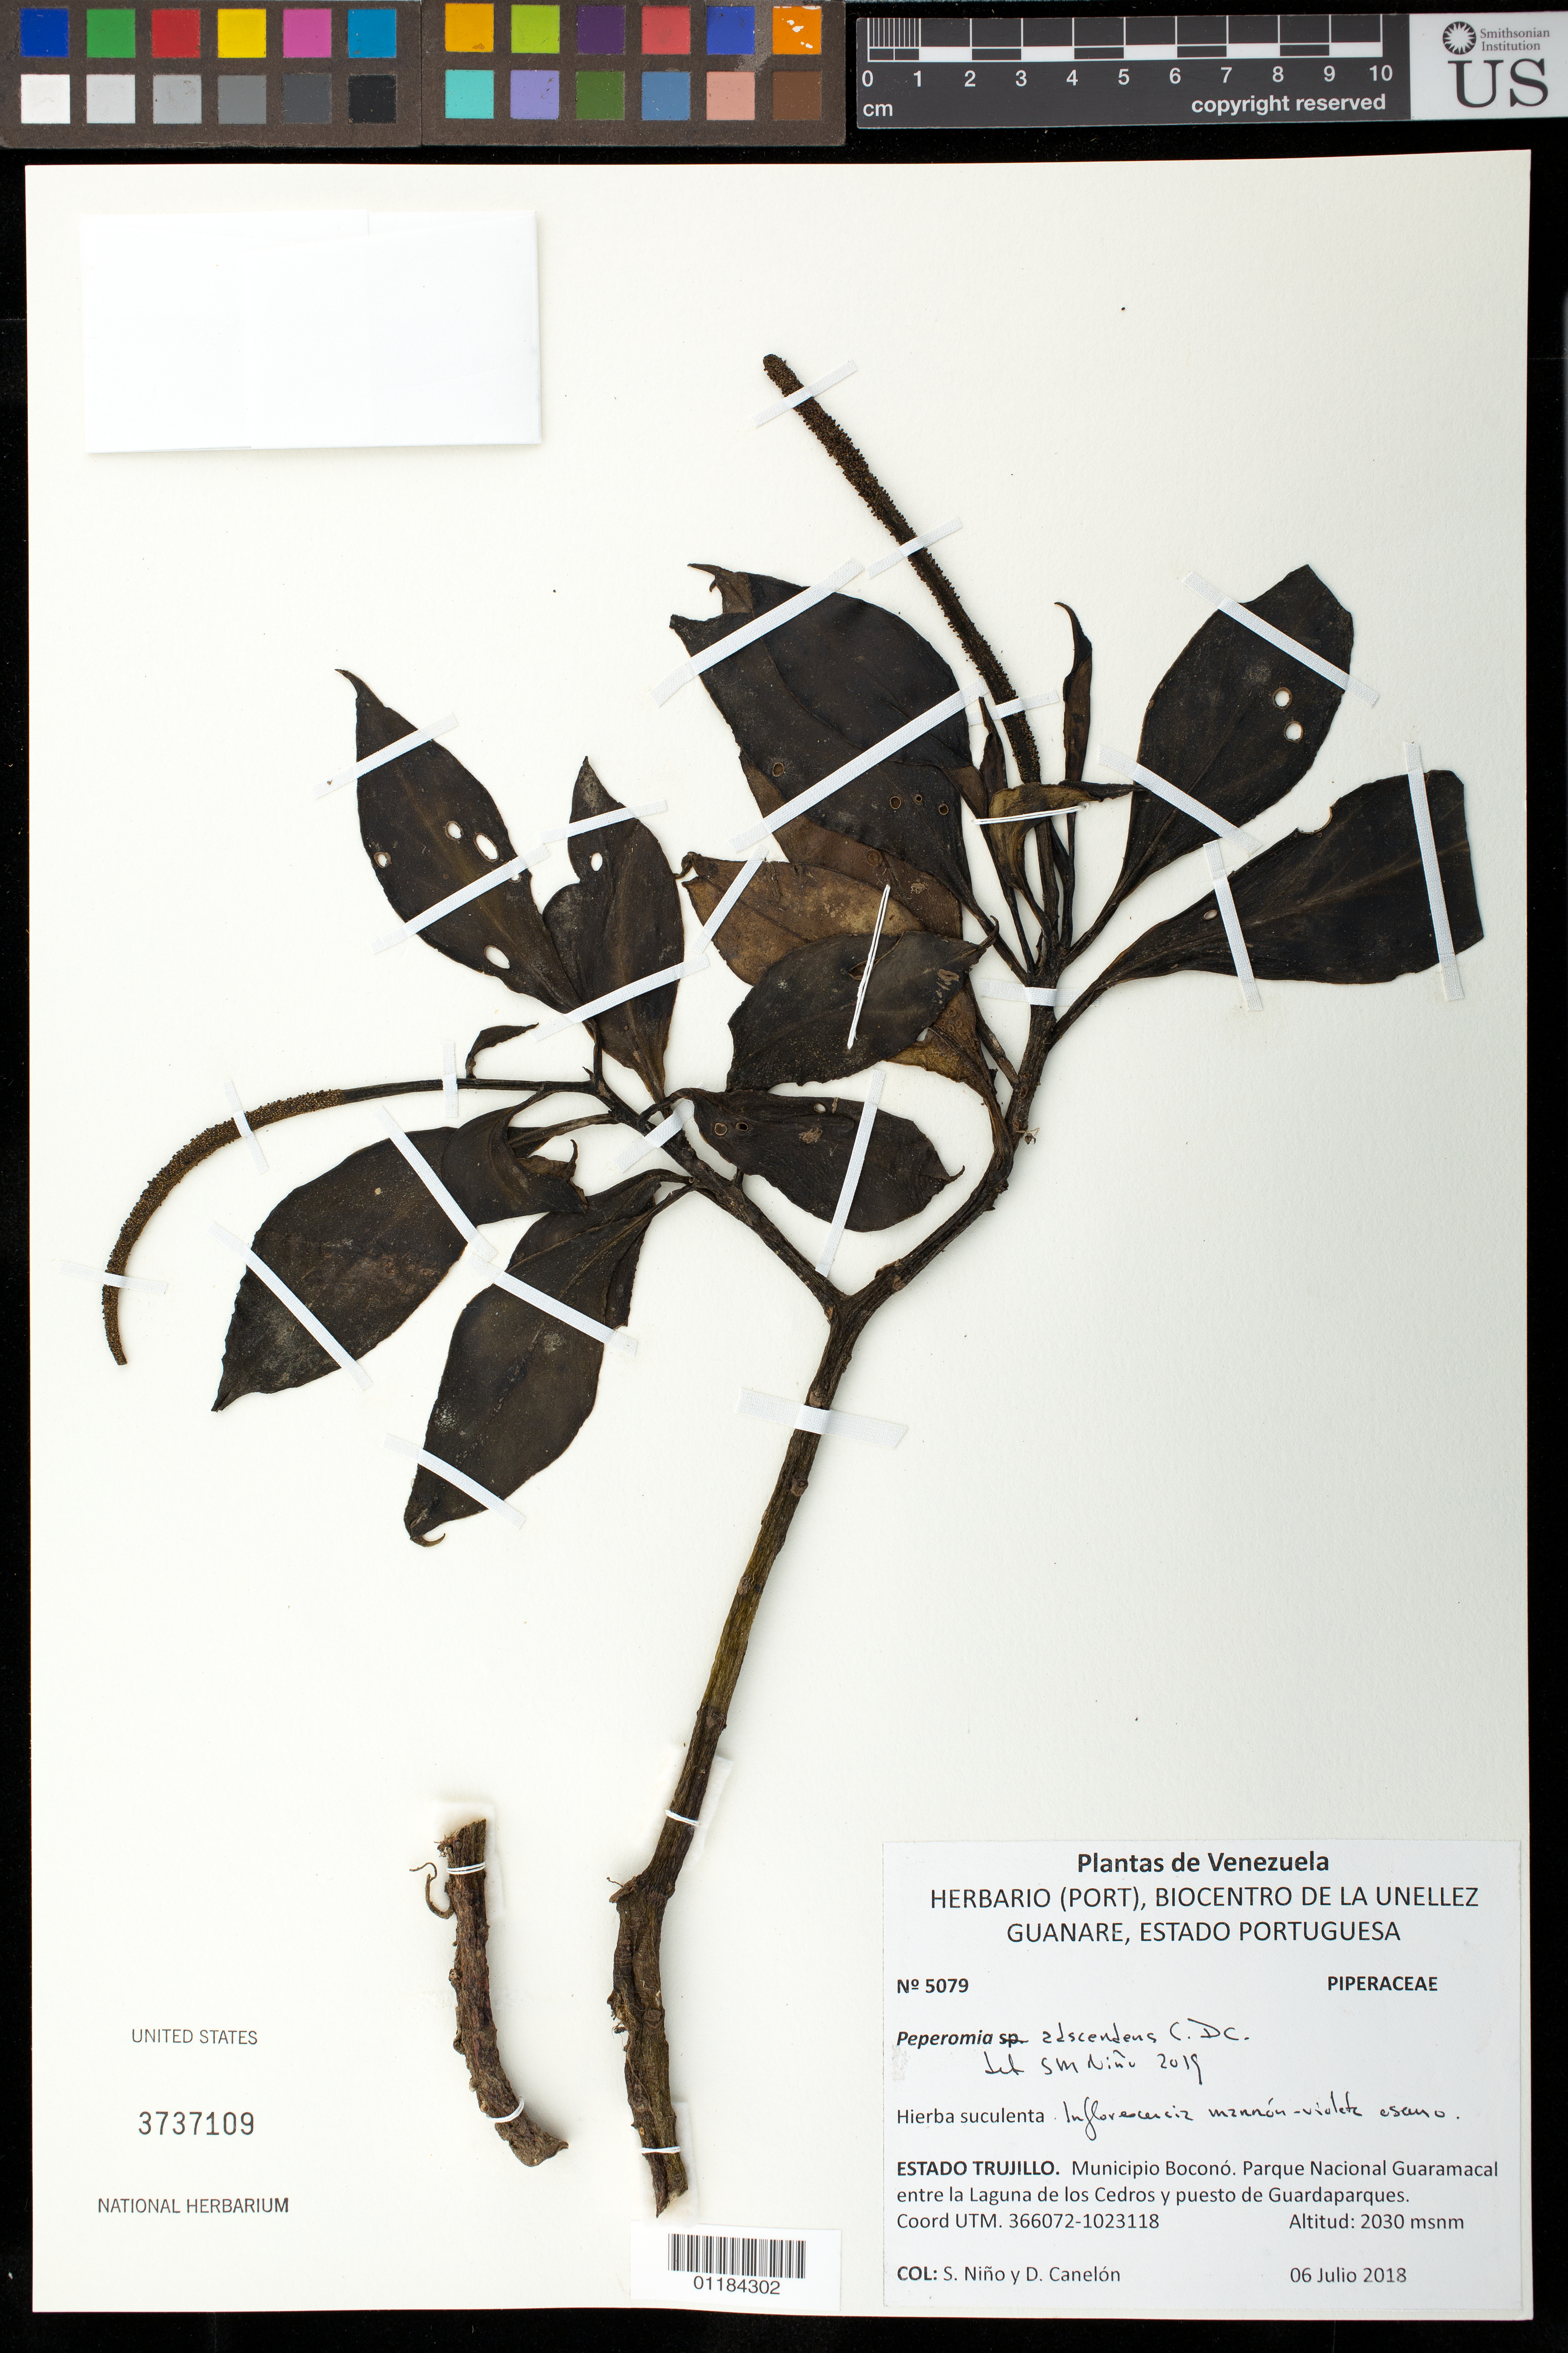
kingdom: Plantae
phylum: Tracheophyta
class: Magnoliopsida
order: Piperales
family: Piperaceae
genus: Peperomia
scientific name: Peperomia acuminata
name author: Ruiz & Pav.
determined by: Dorr, L. J., (BOT), Smithsonian Institution - National Museum of Natural History (UNITED STATES)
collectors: S. M. Niño & D. Canelón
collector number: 5079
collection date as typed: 06 Julio 2018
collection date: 2018-07-06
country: Venezuela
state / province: Trujillo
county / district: Boconó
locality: Parque Nacional Guaramacal entre la Laguna de los Cedros y puesto de Guadaparques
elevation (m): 2030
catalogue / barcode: US 3737109